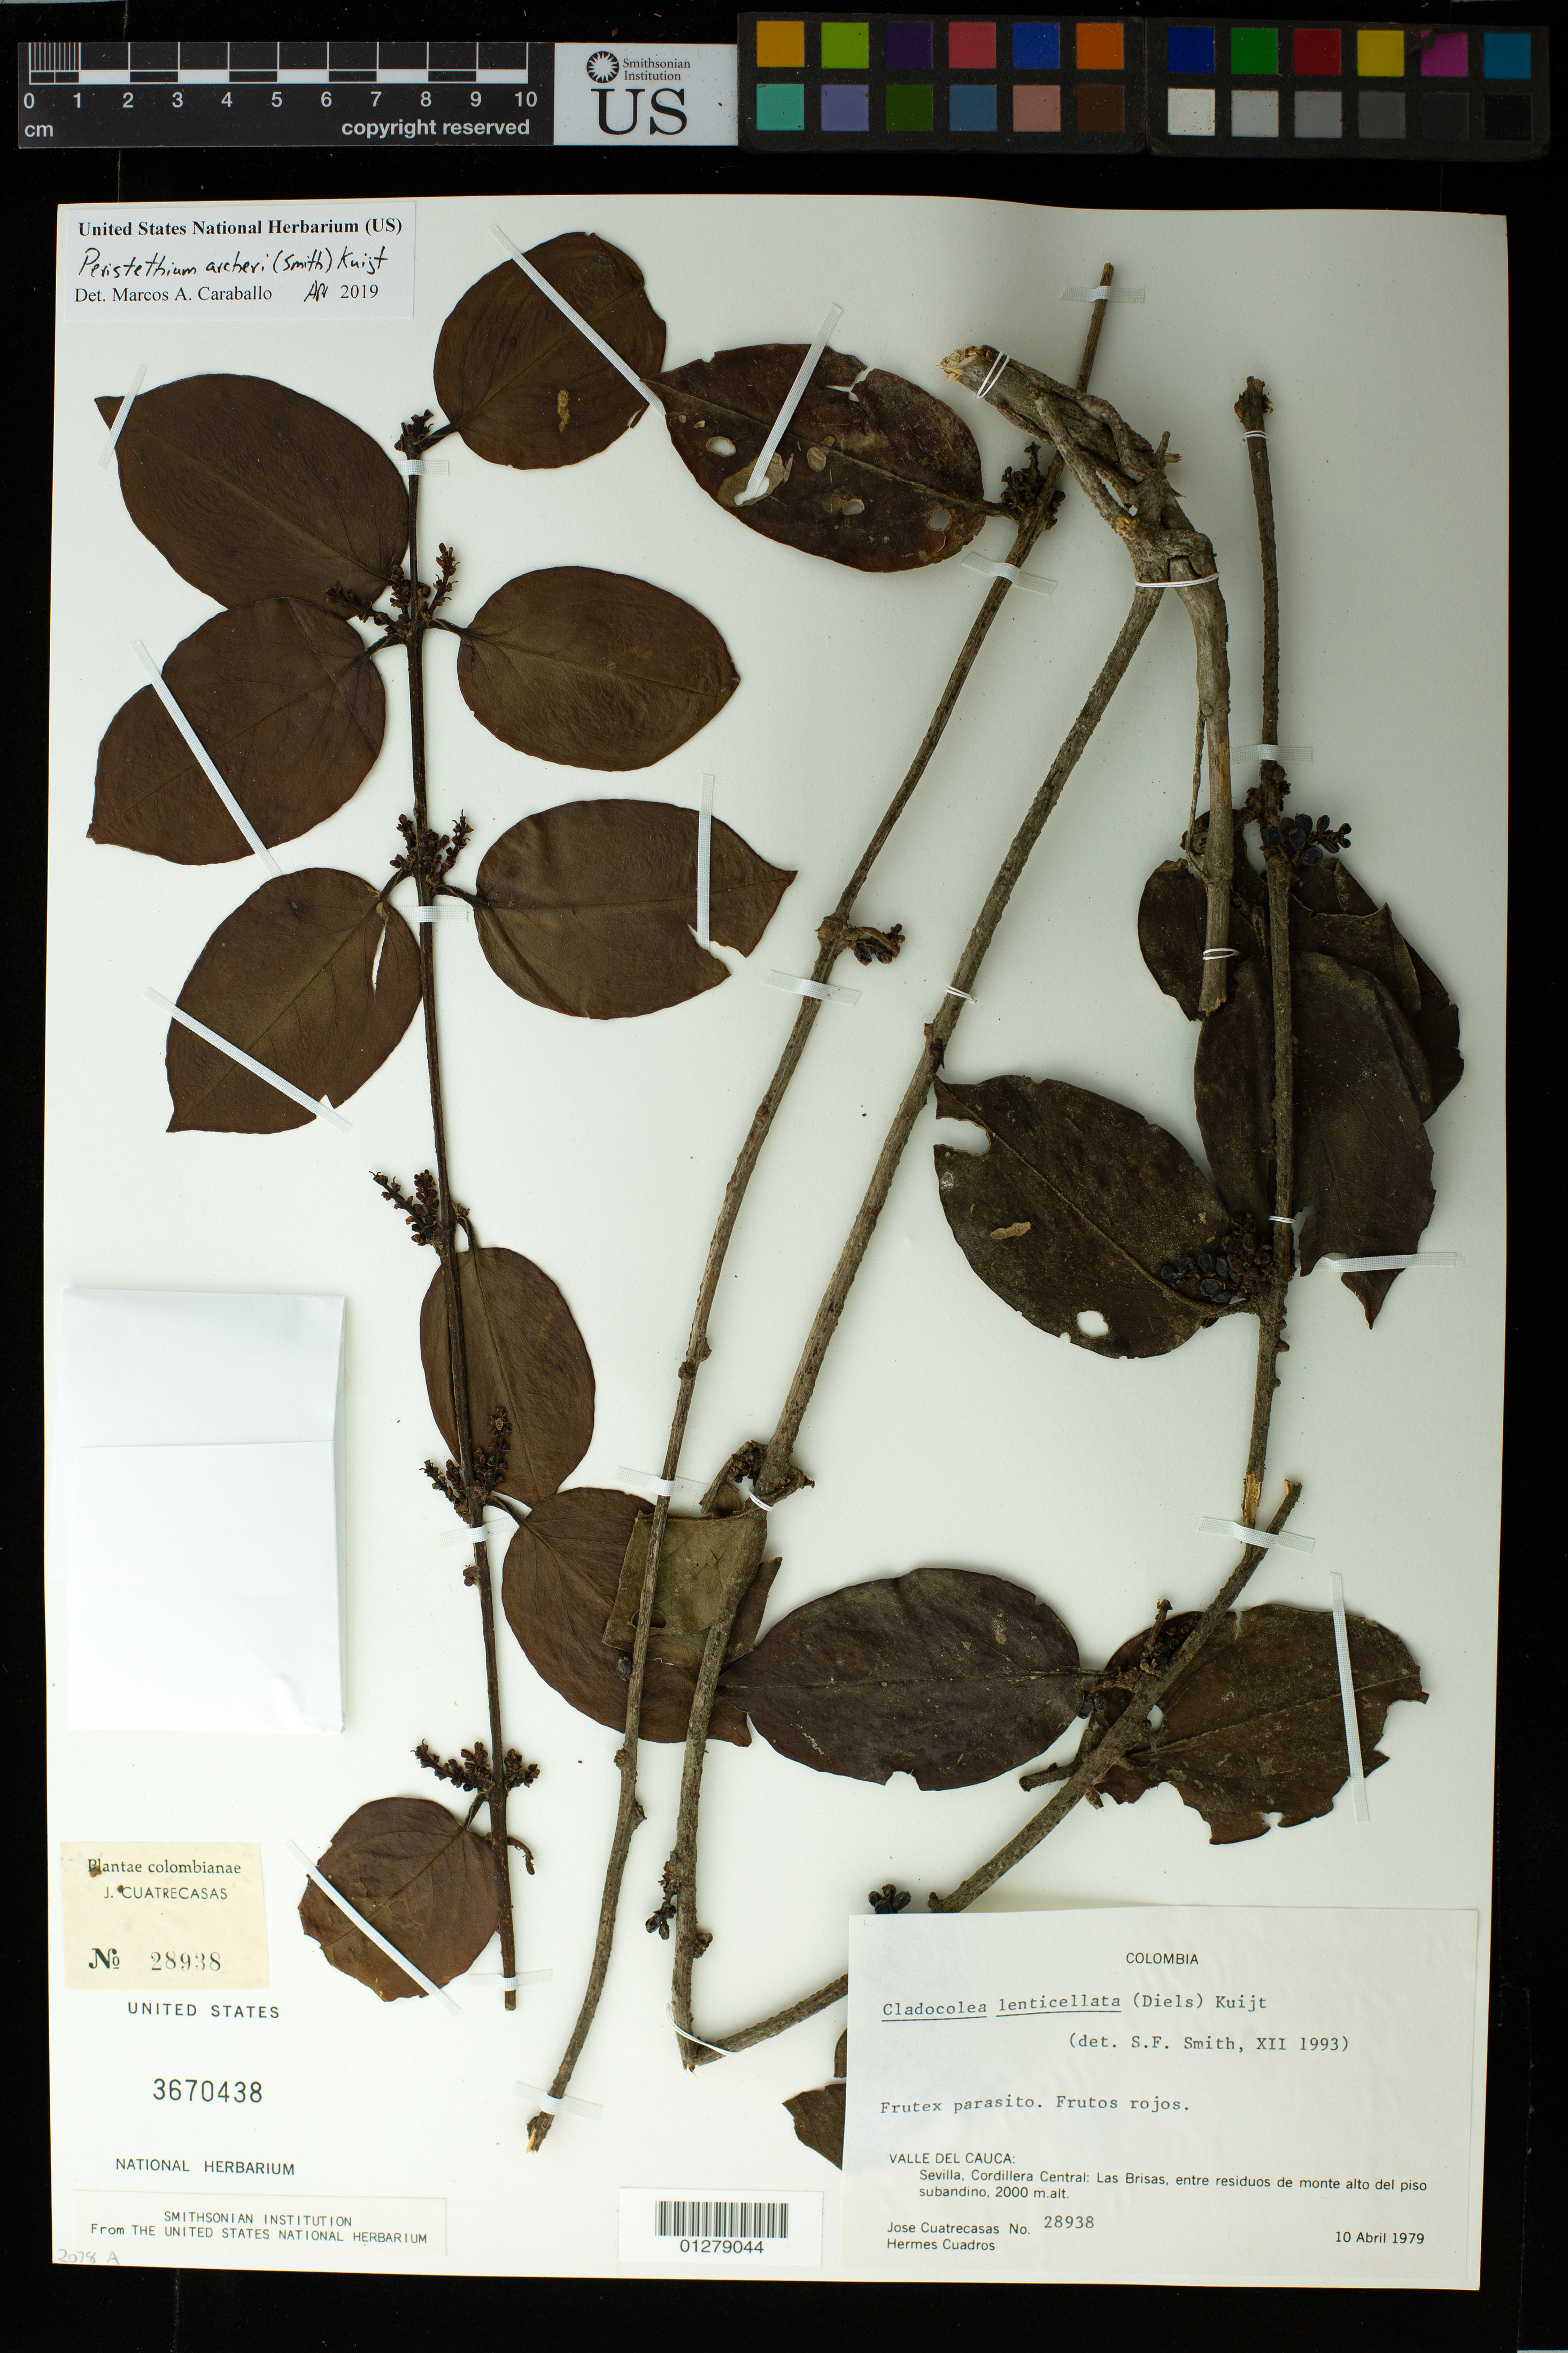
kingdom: Plantae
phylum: Tracheophyta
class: Magnoliopsida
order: Santalales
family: Loranthaceae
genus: Peristethium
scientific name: Peristethium archeri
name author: (A.C. Sm.) Kuijt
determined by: Caraballo-Ortiz, Marcos A., (MISS), University of Mississippi (UNITED STATES)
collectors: J. Cuatrecasas & H. Cuadros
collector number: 28938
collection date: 1979-04-10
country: Colombia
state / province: Valle del Cauca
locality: Sevilla, Cordillera Central: Las Brisas, entre residuos de monte alto del piso subandino.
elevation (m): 2000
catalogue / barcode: US 3670438